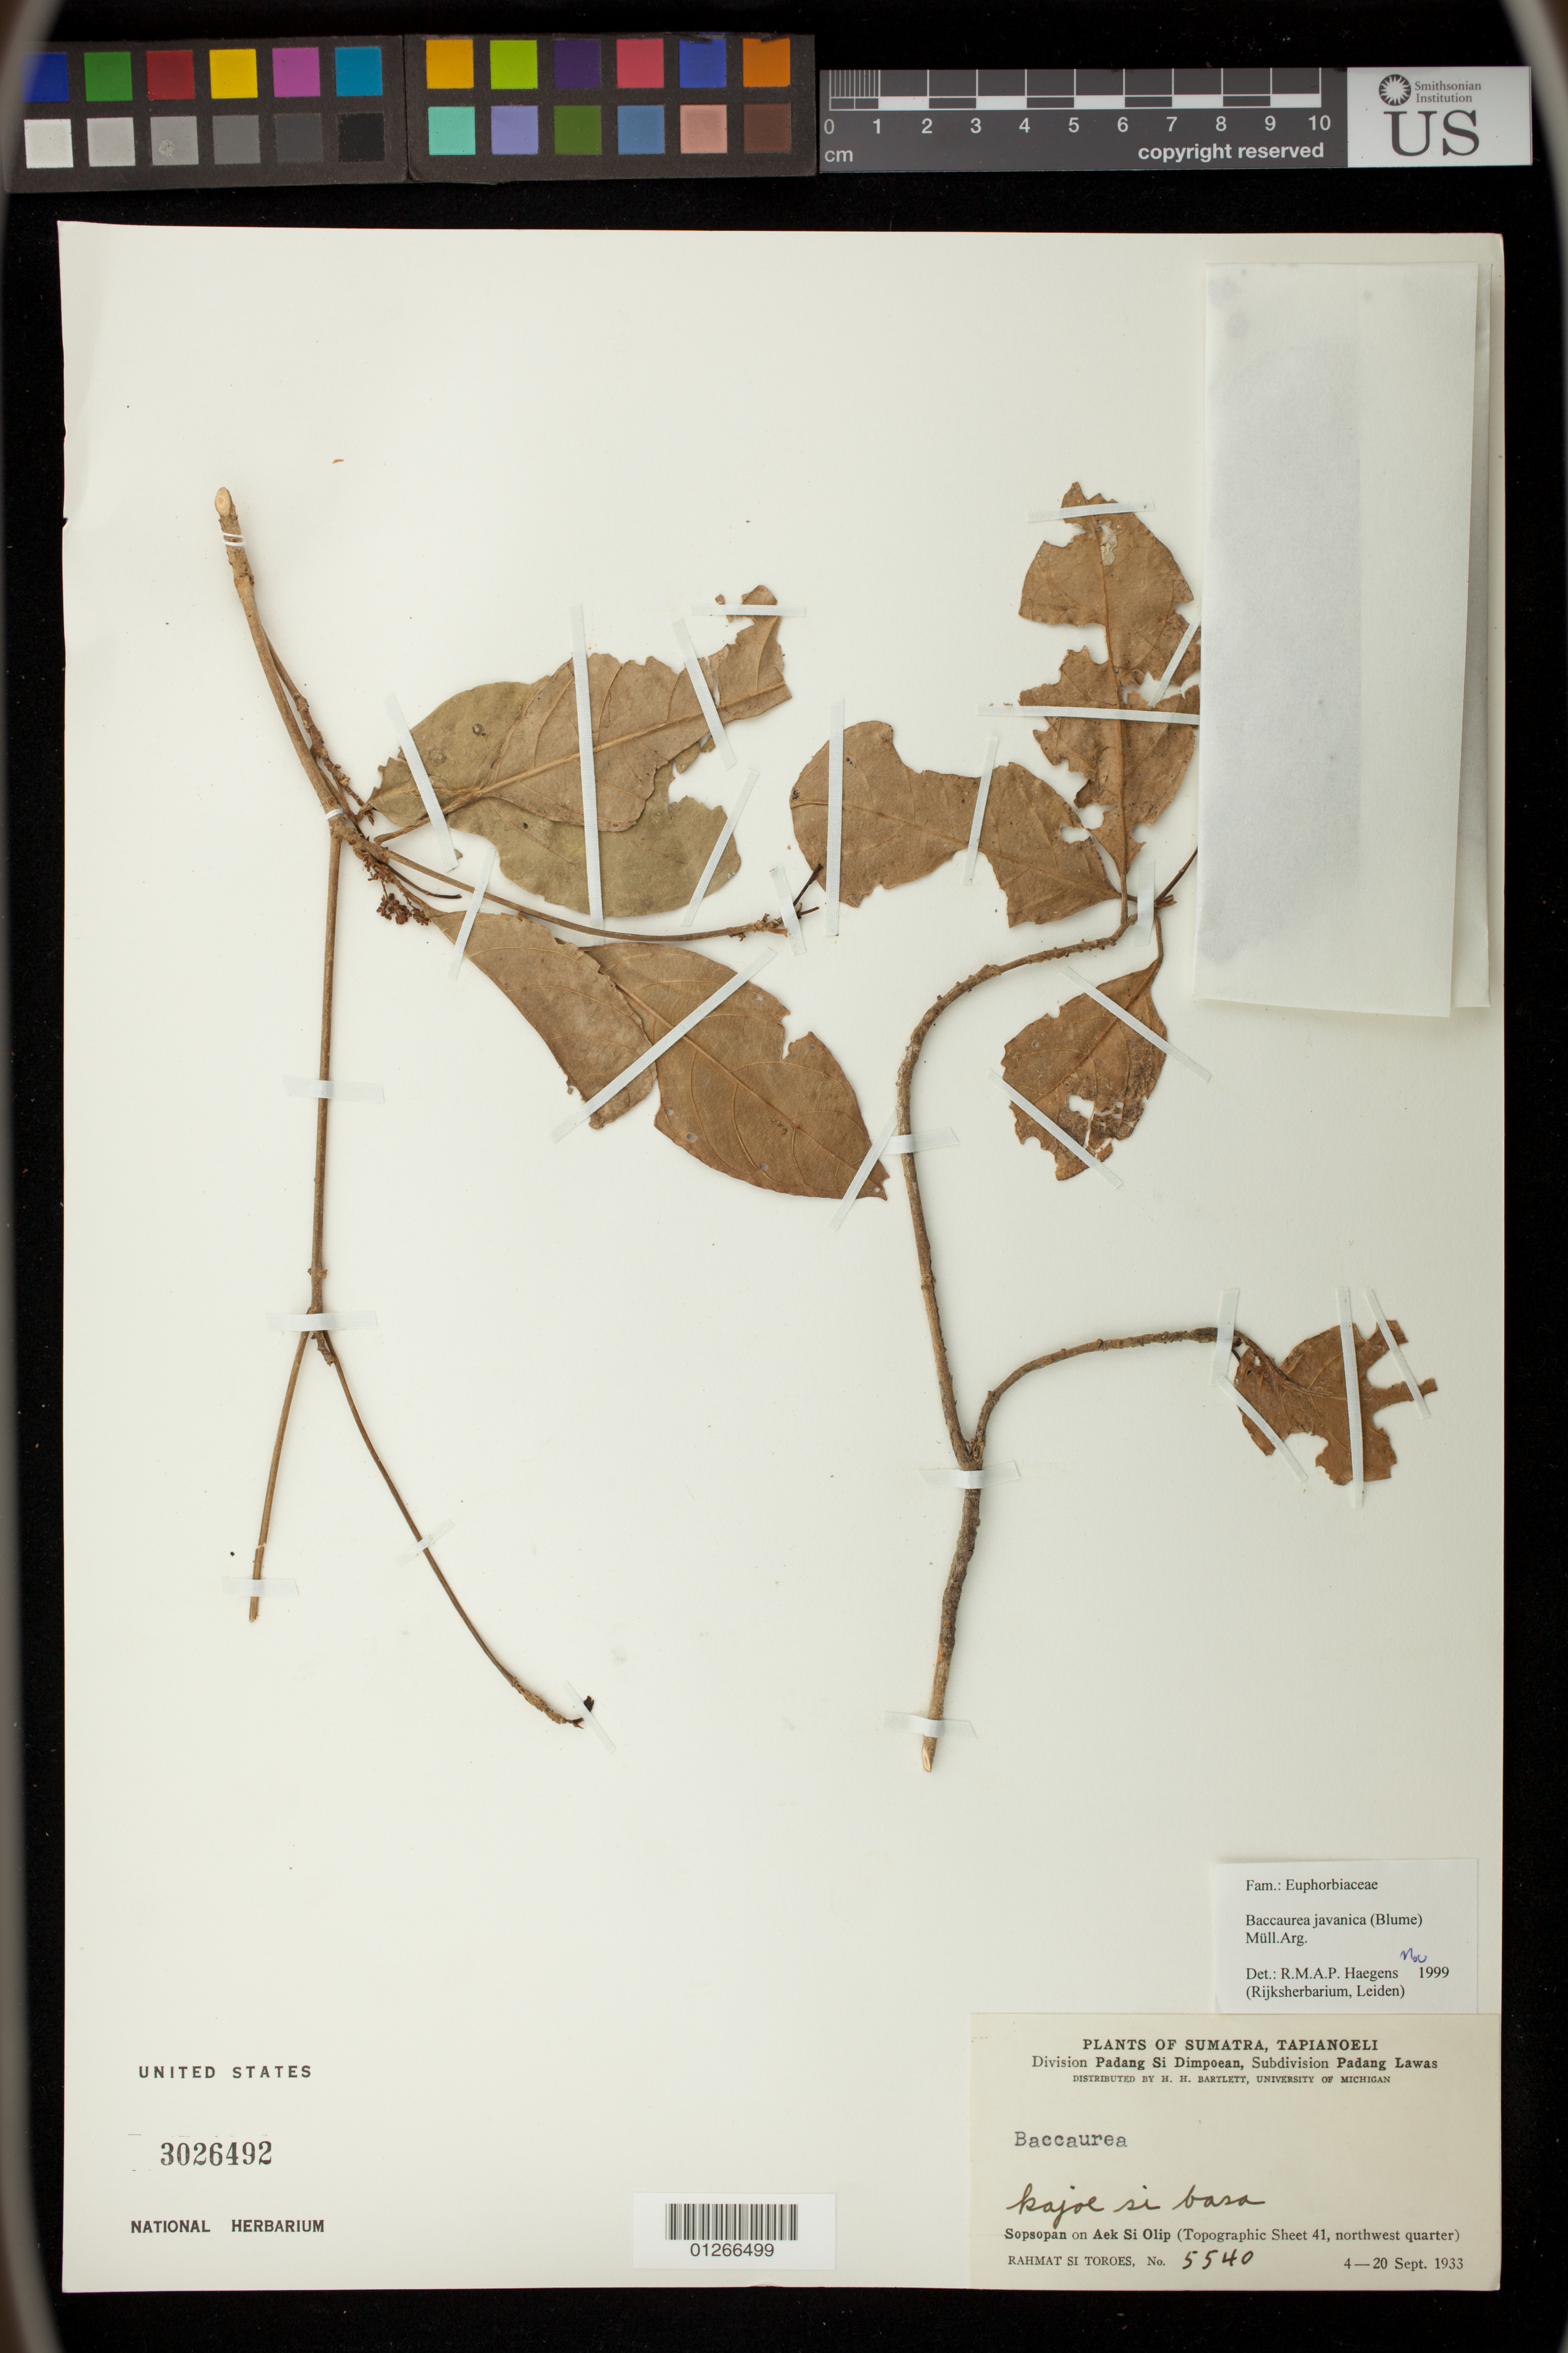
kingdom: Plantae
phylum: Tracheophyta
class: Magnoliopsida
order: Malpighiales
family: Phyllanthaceae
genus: Baccaurea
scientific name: Baccaurea javanica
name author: Müll. Arg.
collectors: Rahmat Si Boeea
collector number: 5540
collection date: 1933-09-04/1933-09-20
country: Indonesia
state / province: Sumatra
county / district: Sumatera Utara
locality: Sumatra, Tapianoeli [Tapanuli]. Padang Si Dimpoean [Sidempuan], Padang Lawas. Sopsopan [Sosopan] on Aek Si Olip [Siolip] (Topographic Sheet 41, northwest quarter).